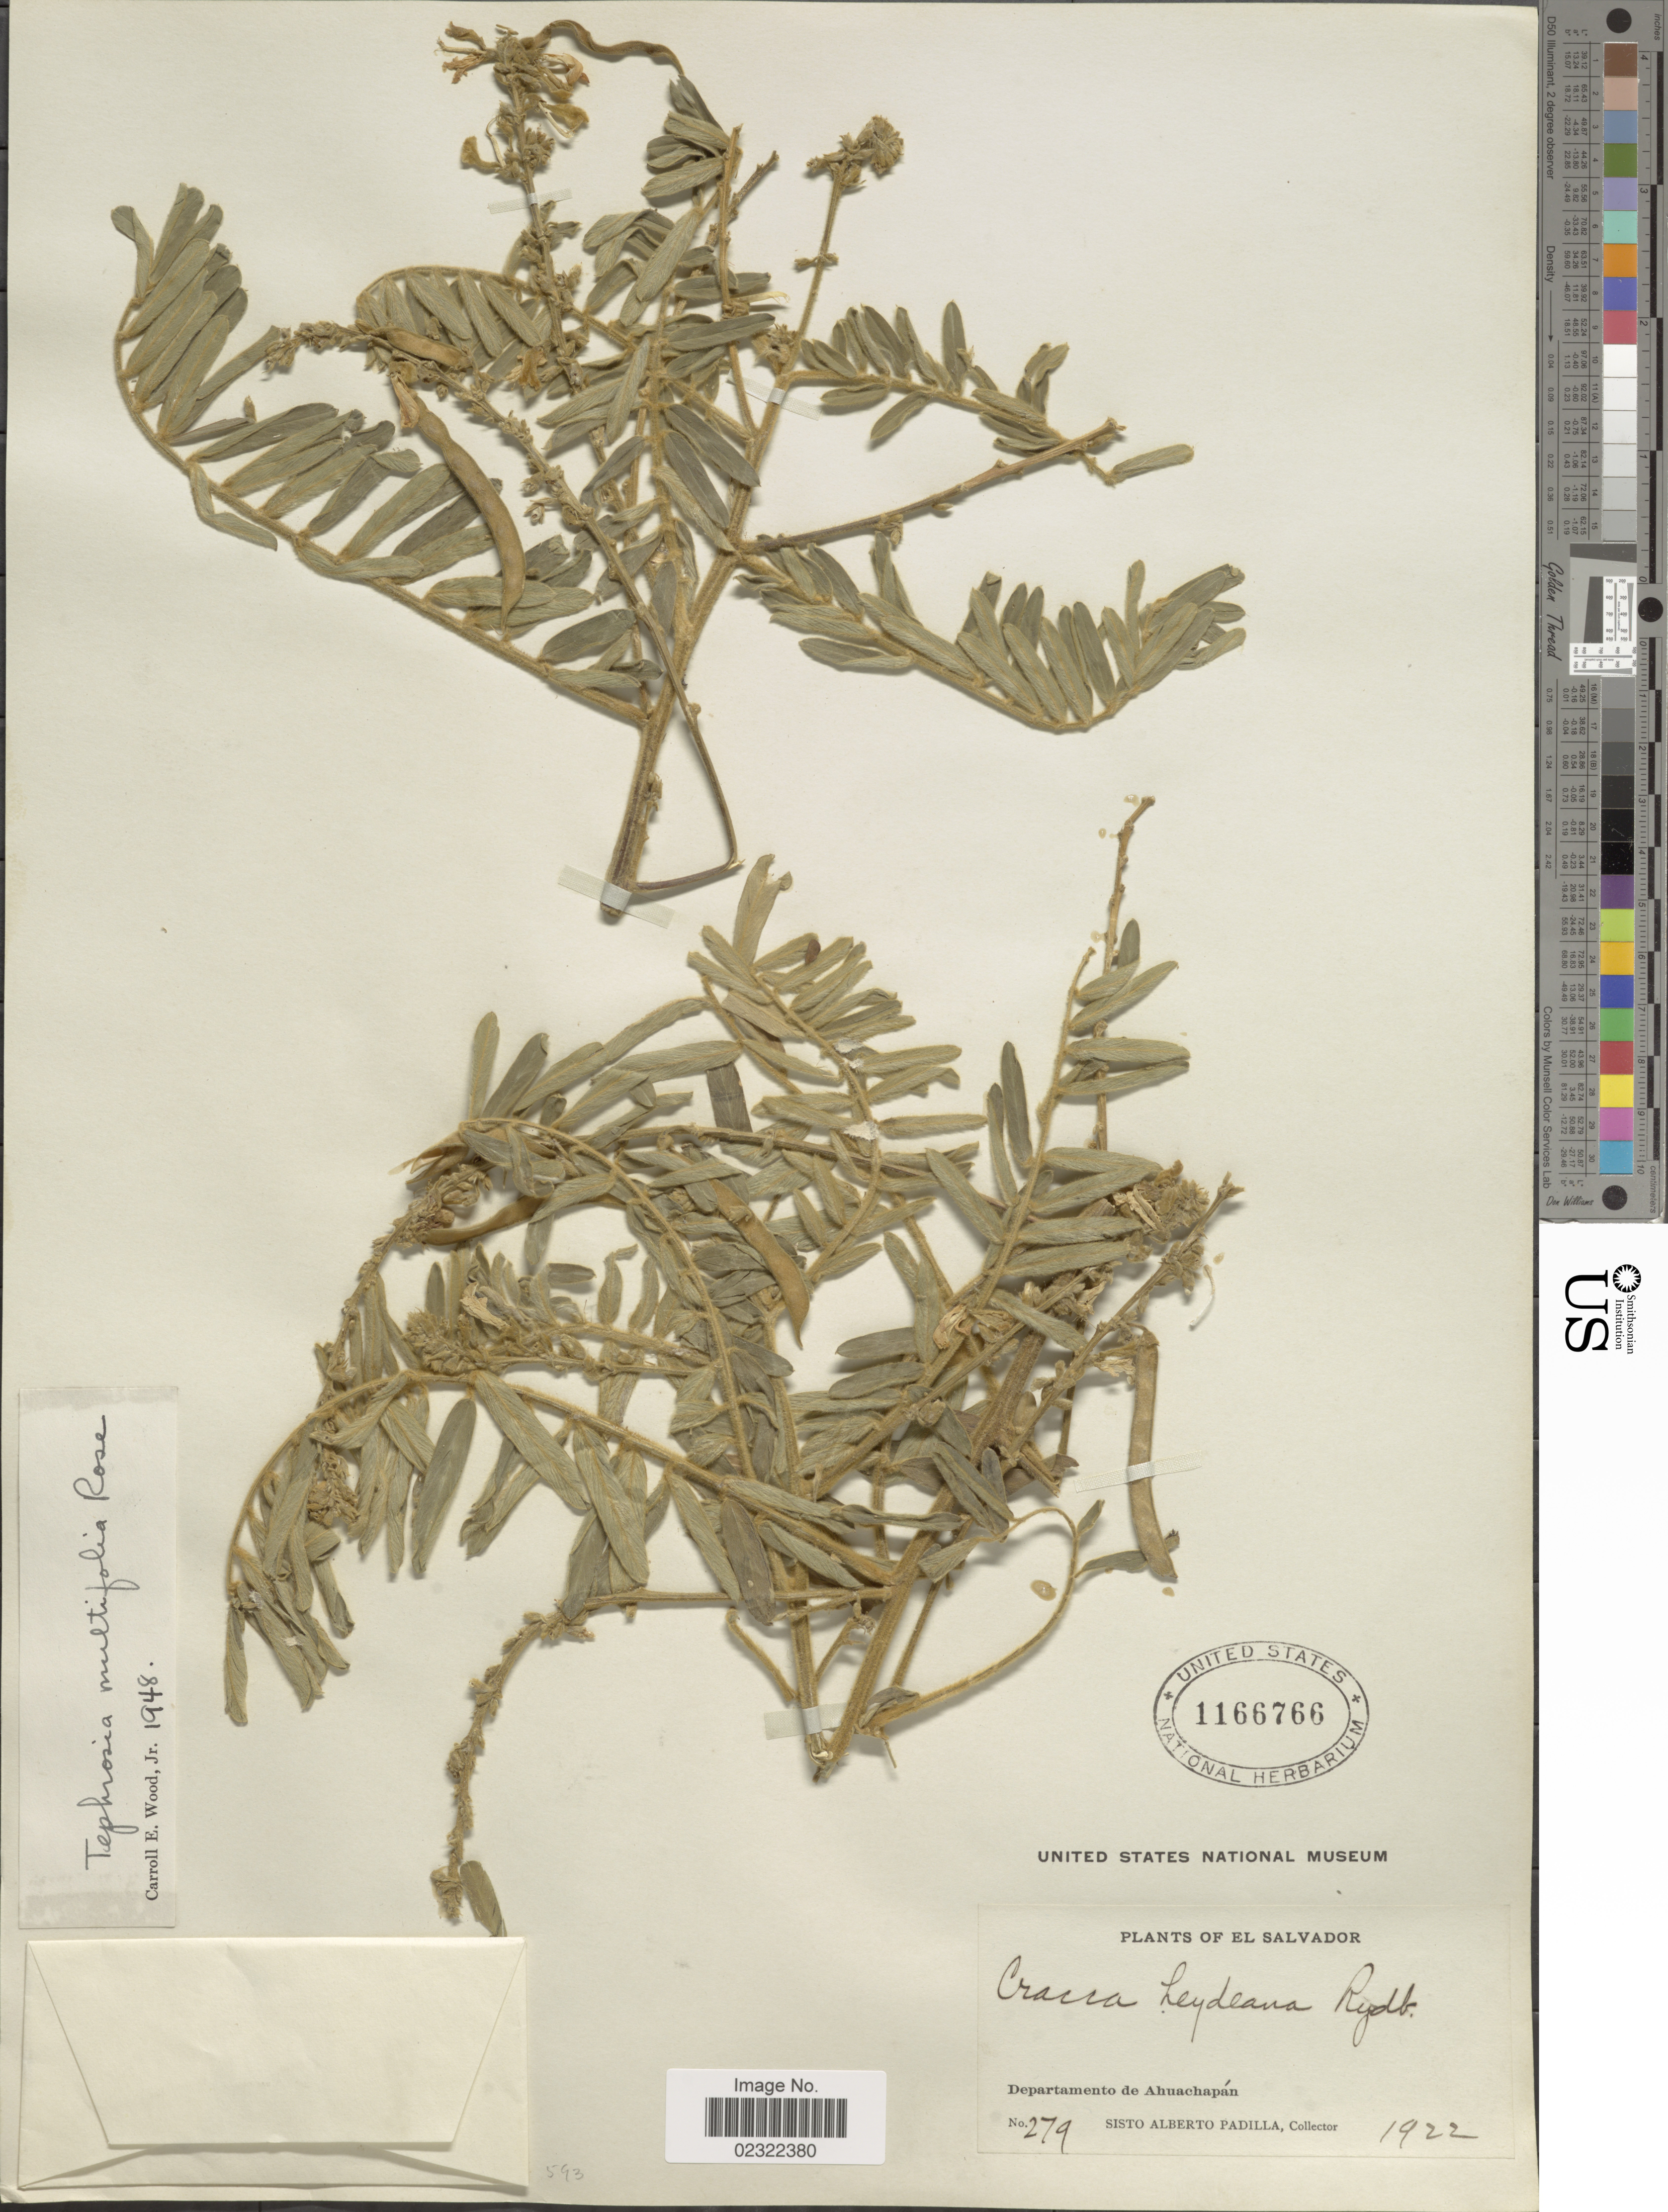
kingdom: Plantae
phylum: Tracheophyta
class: Magnoliopsida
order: Fabales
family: Fabaceae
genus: Tephrosia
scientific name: Tephrosia multifolia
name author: Rose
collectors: S. A. Padilla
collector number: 279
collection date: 1922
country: El Salvador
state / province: Ahuachapan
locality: Departamento de Ahuachapan.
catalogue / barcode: US 1166766